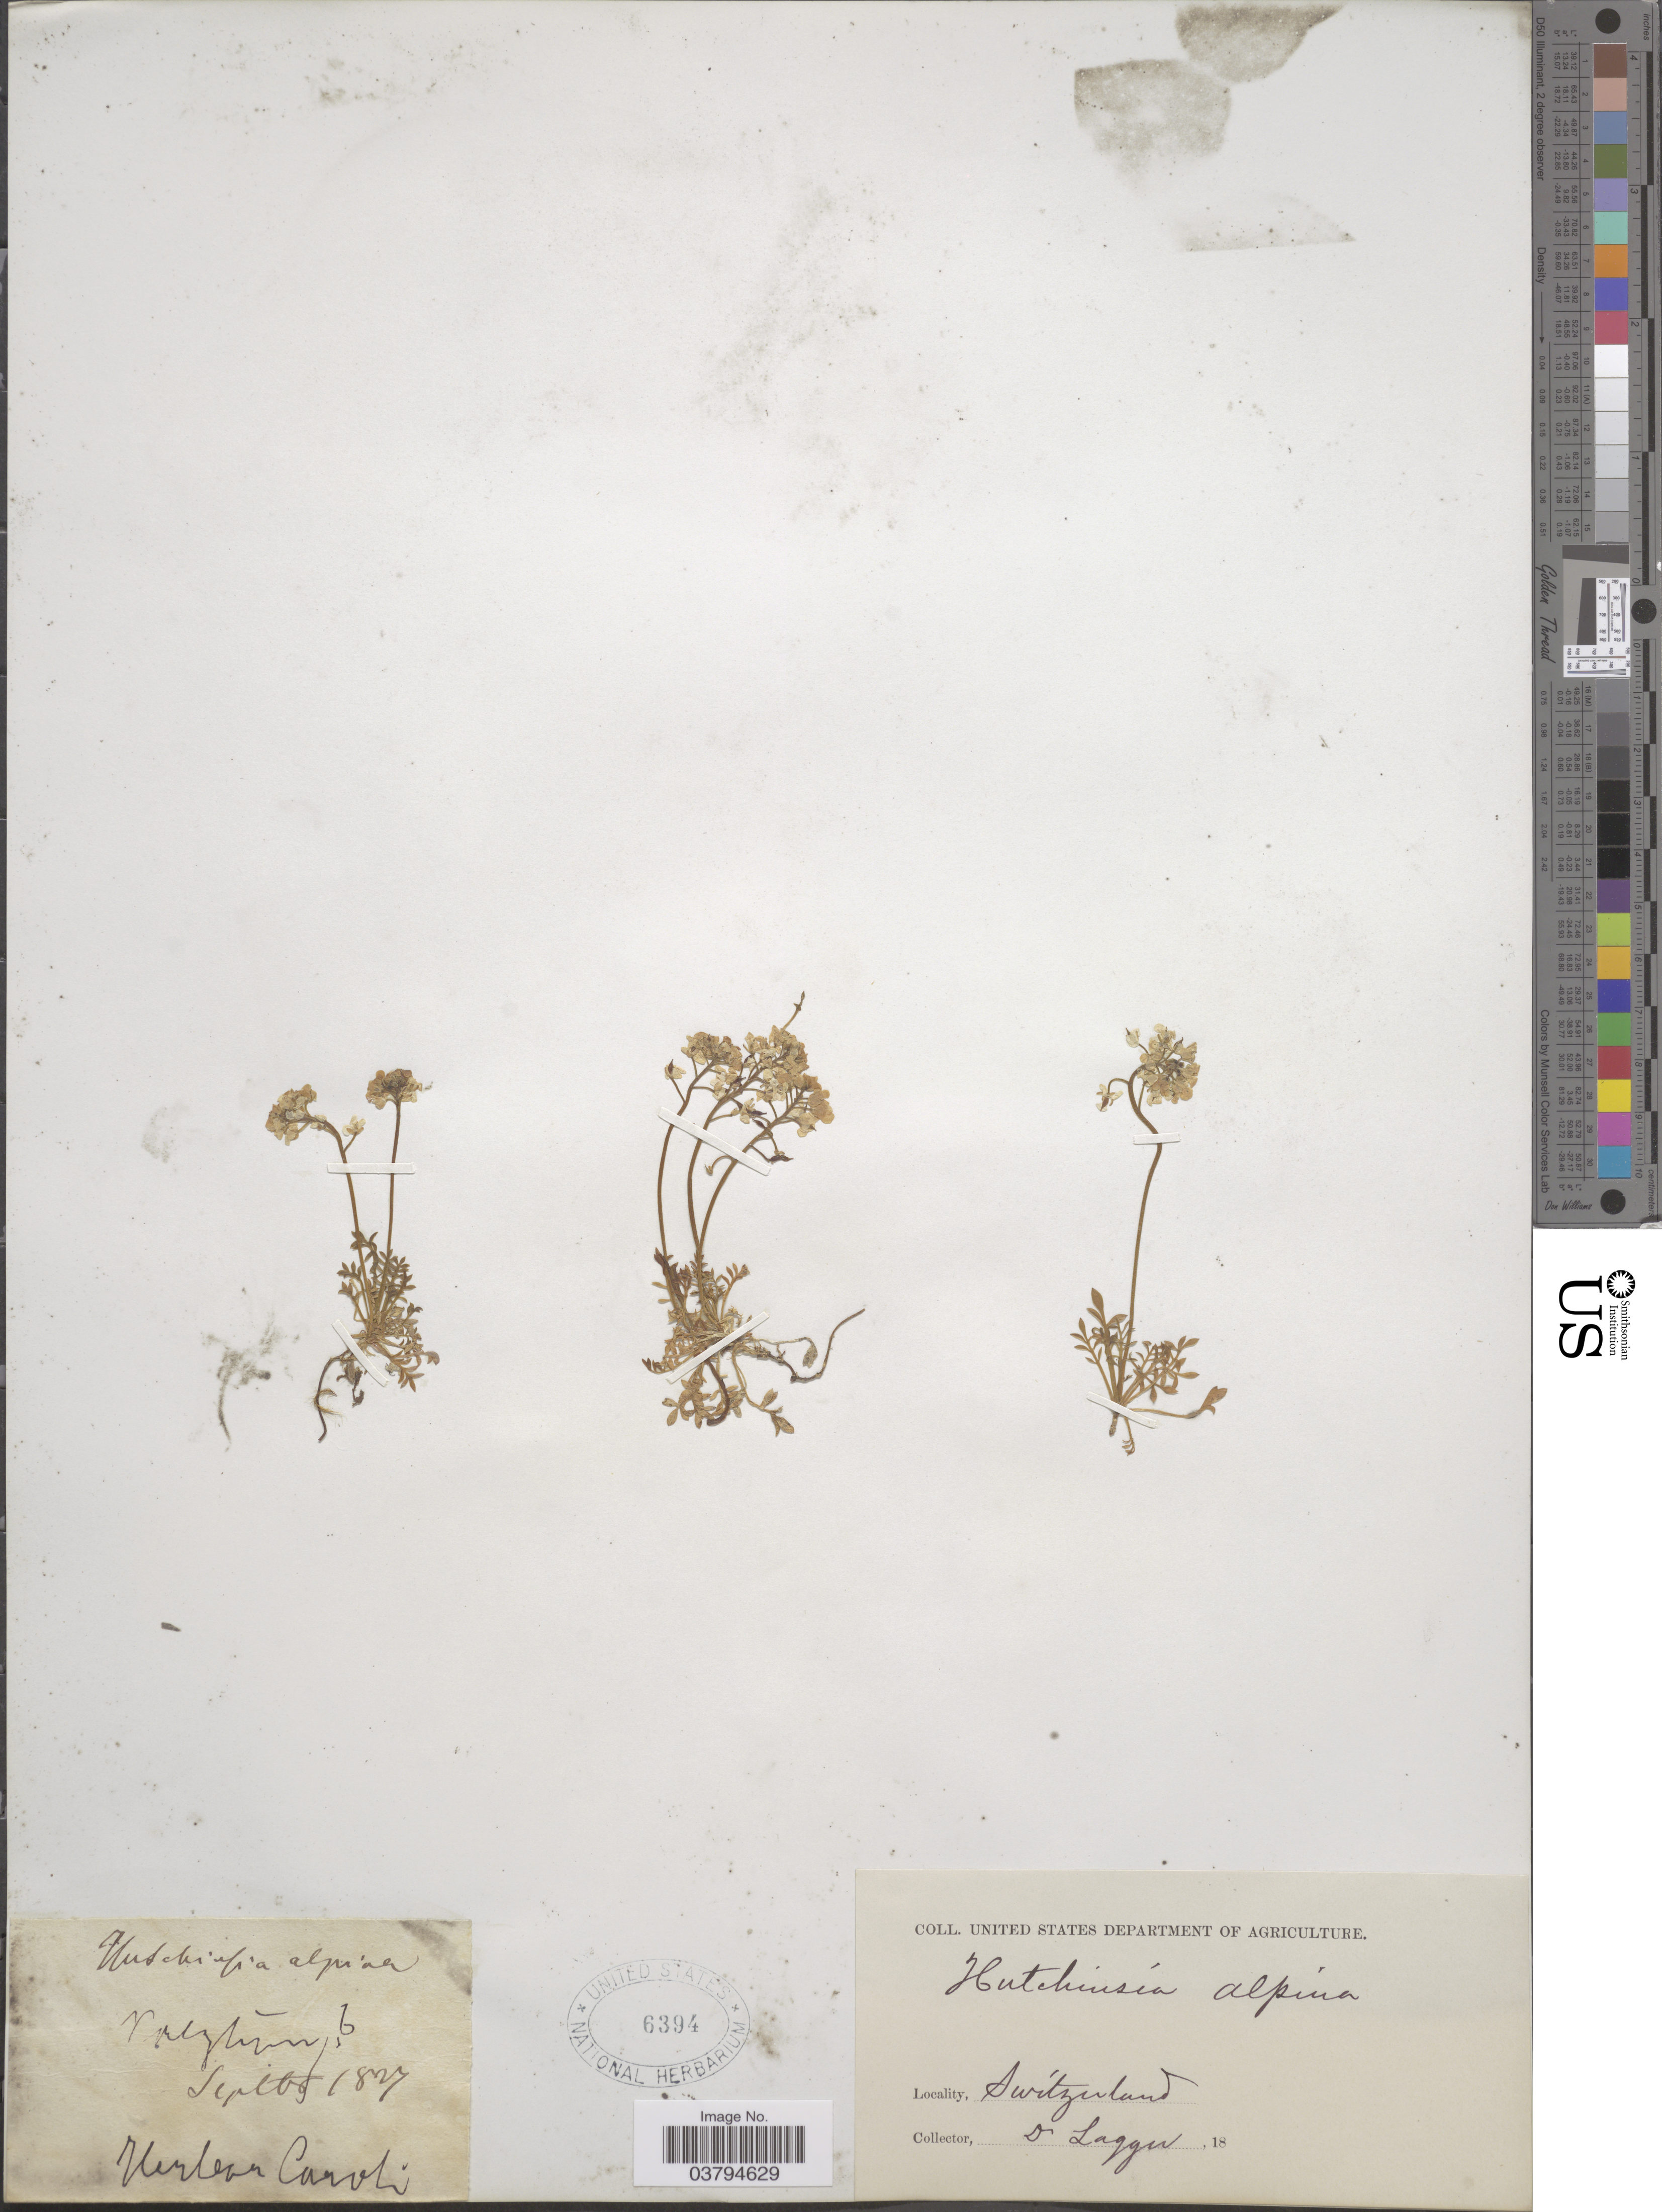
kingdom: Plantae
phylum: Tracheophyta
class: Magnoliopsida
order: Brassicales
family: Brassicaceae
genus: Hutchinsia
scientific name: Hutchinsia alpina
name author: W.T. Aiton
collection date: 1827-09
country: Switzerland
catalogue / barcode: US 6394